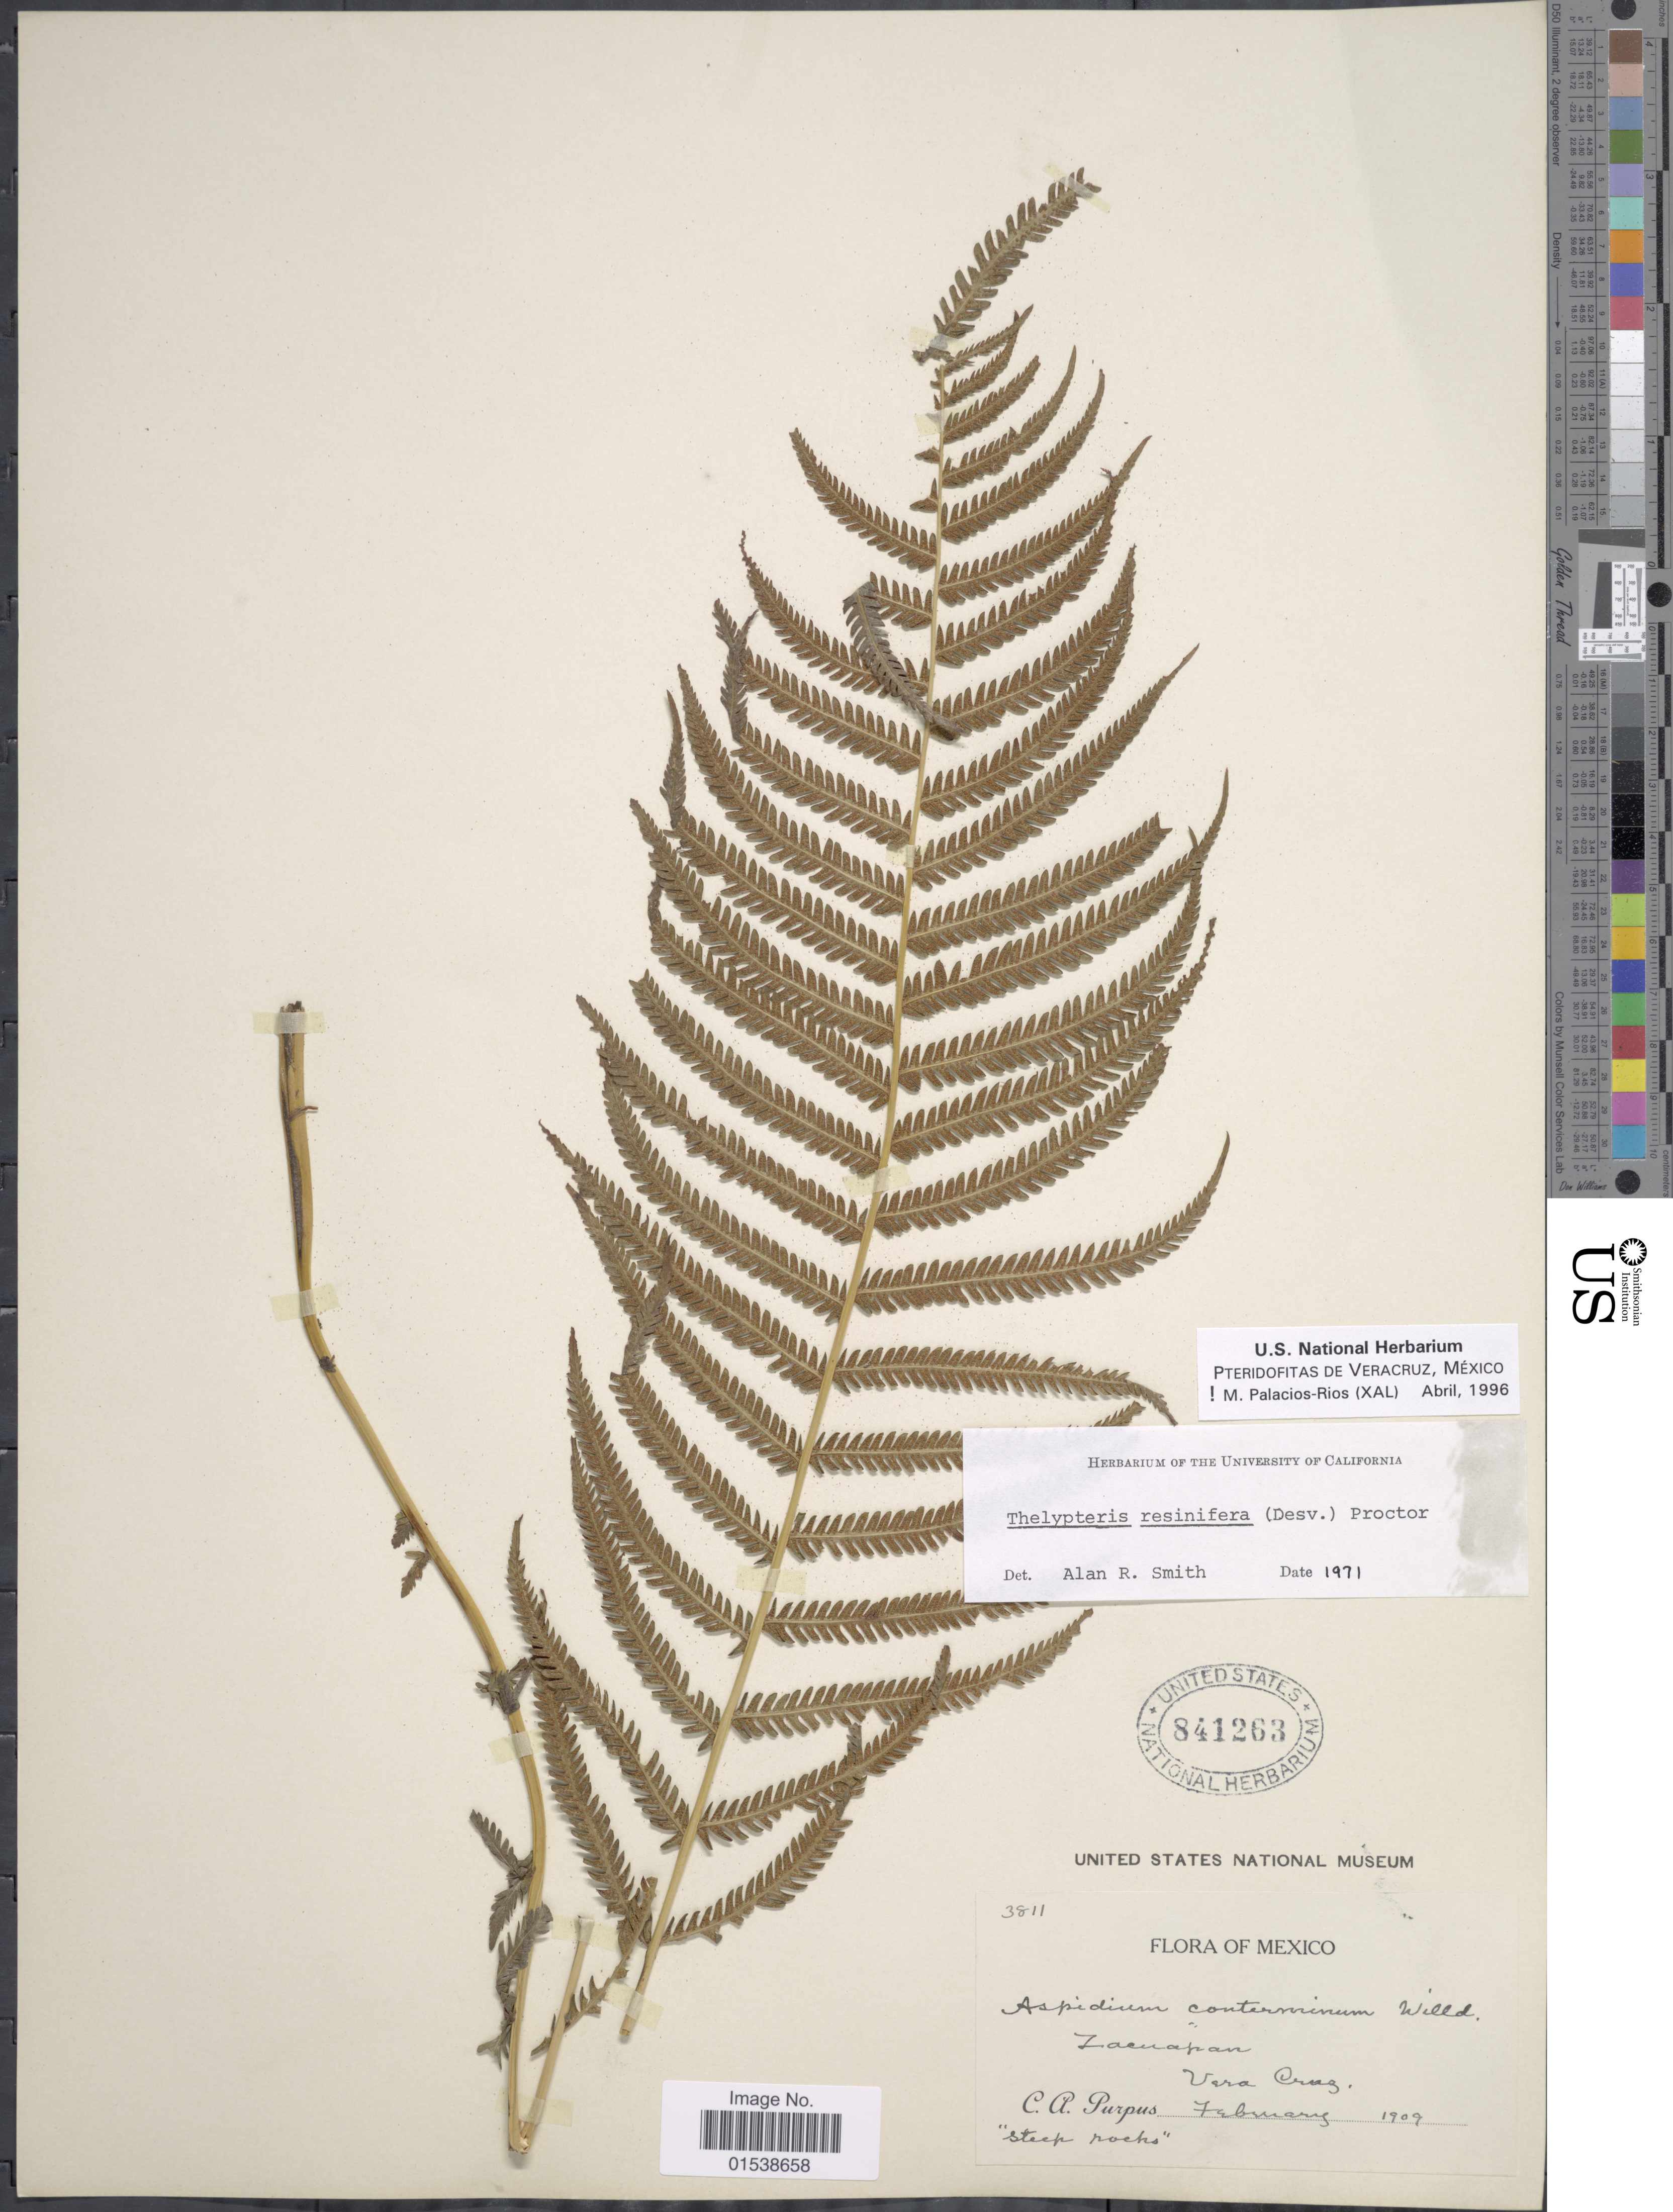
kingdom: Plantae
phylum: Tracheophyta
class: Polypodiopsida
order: Polypodiales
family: Thelypteridaceae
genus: Amauropelta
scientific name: Amauropelta resinifera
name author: (Desv.) Pic. Serm.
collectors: C. A. Purpus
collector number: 3811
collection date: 1909-02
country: Mexico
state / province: Veracruz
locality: Zacuapan, Vera Cruz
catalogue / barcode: US 841263